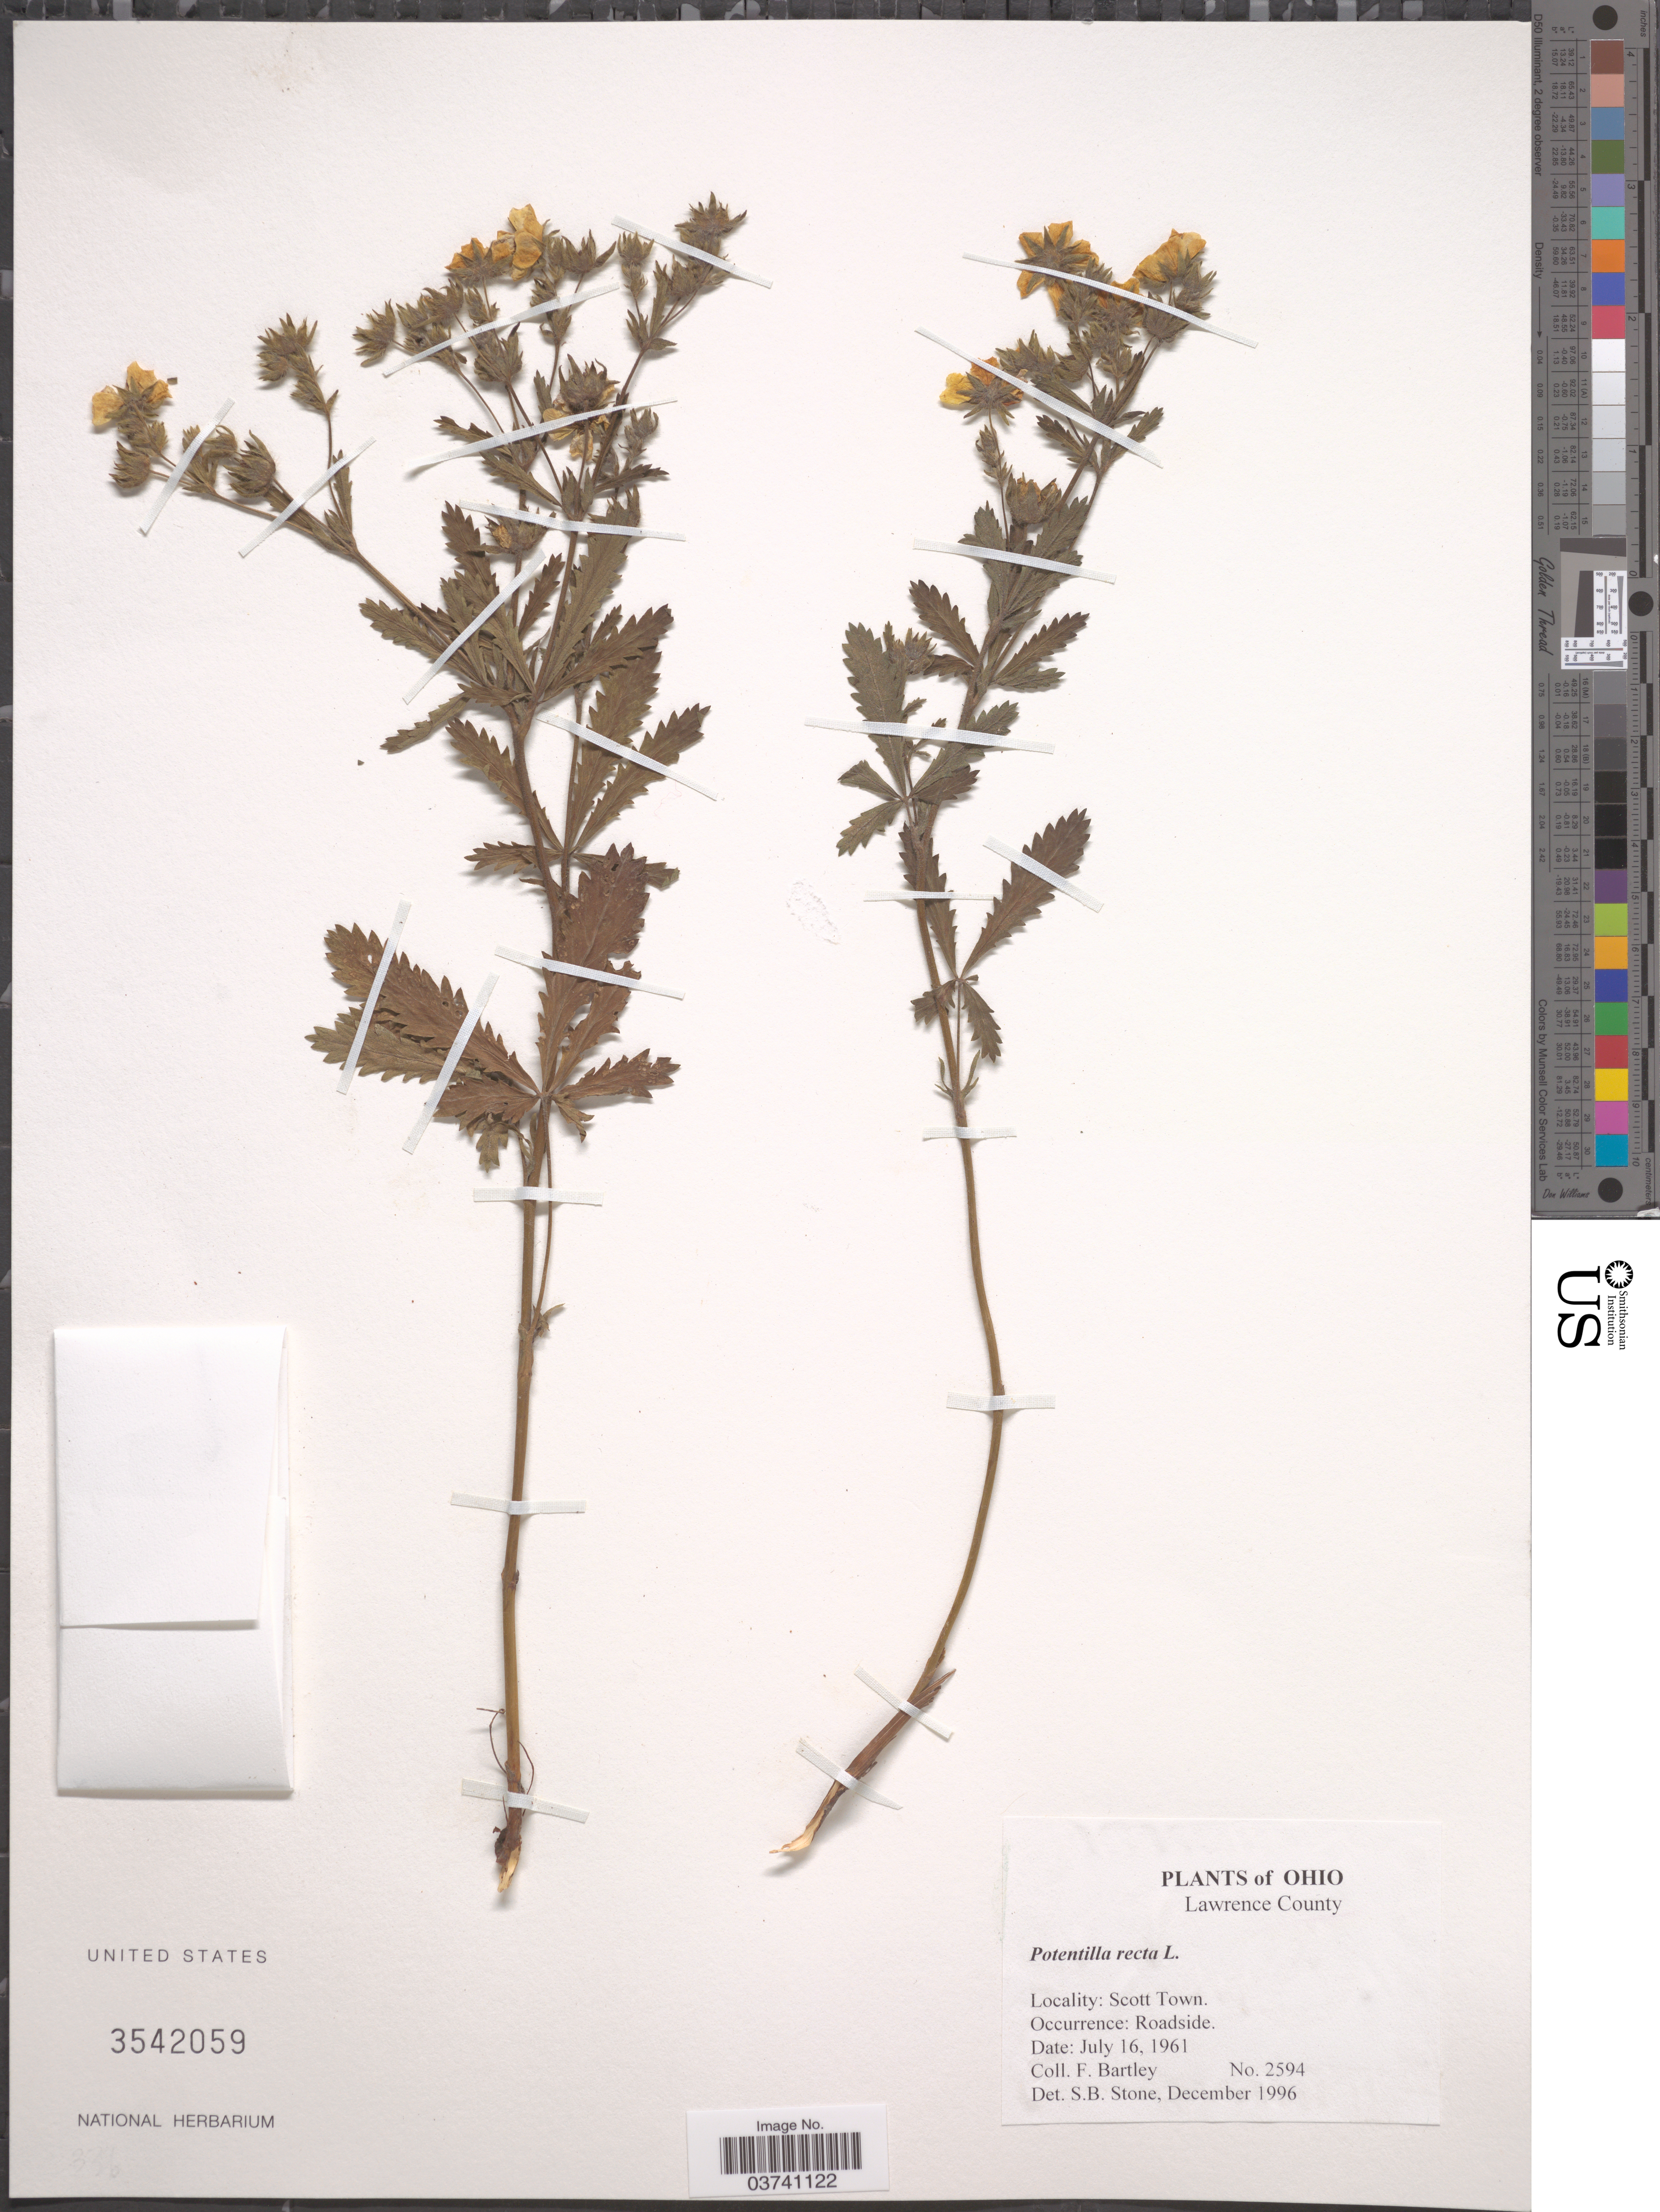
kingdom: Plantae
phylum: Tracheophyta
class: Magnoliopsida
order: Rosales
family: Rosaceae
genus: Potentilla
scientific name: Potentilla recta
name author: L.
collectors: F. Bartley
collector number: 2594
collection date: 1961-07-16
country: United States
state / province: Ohio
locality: Lawrence County. Scott Town.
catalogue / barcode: US 3542059